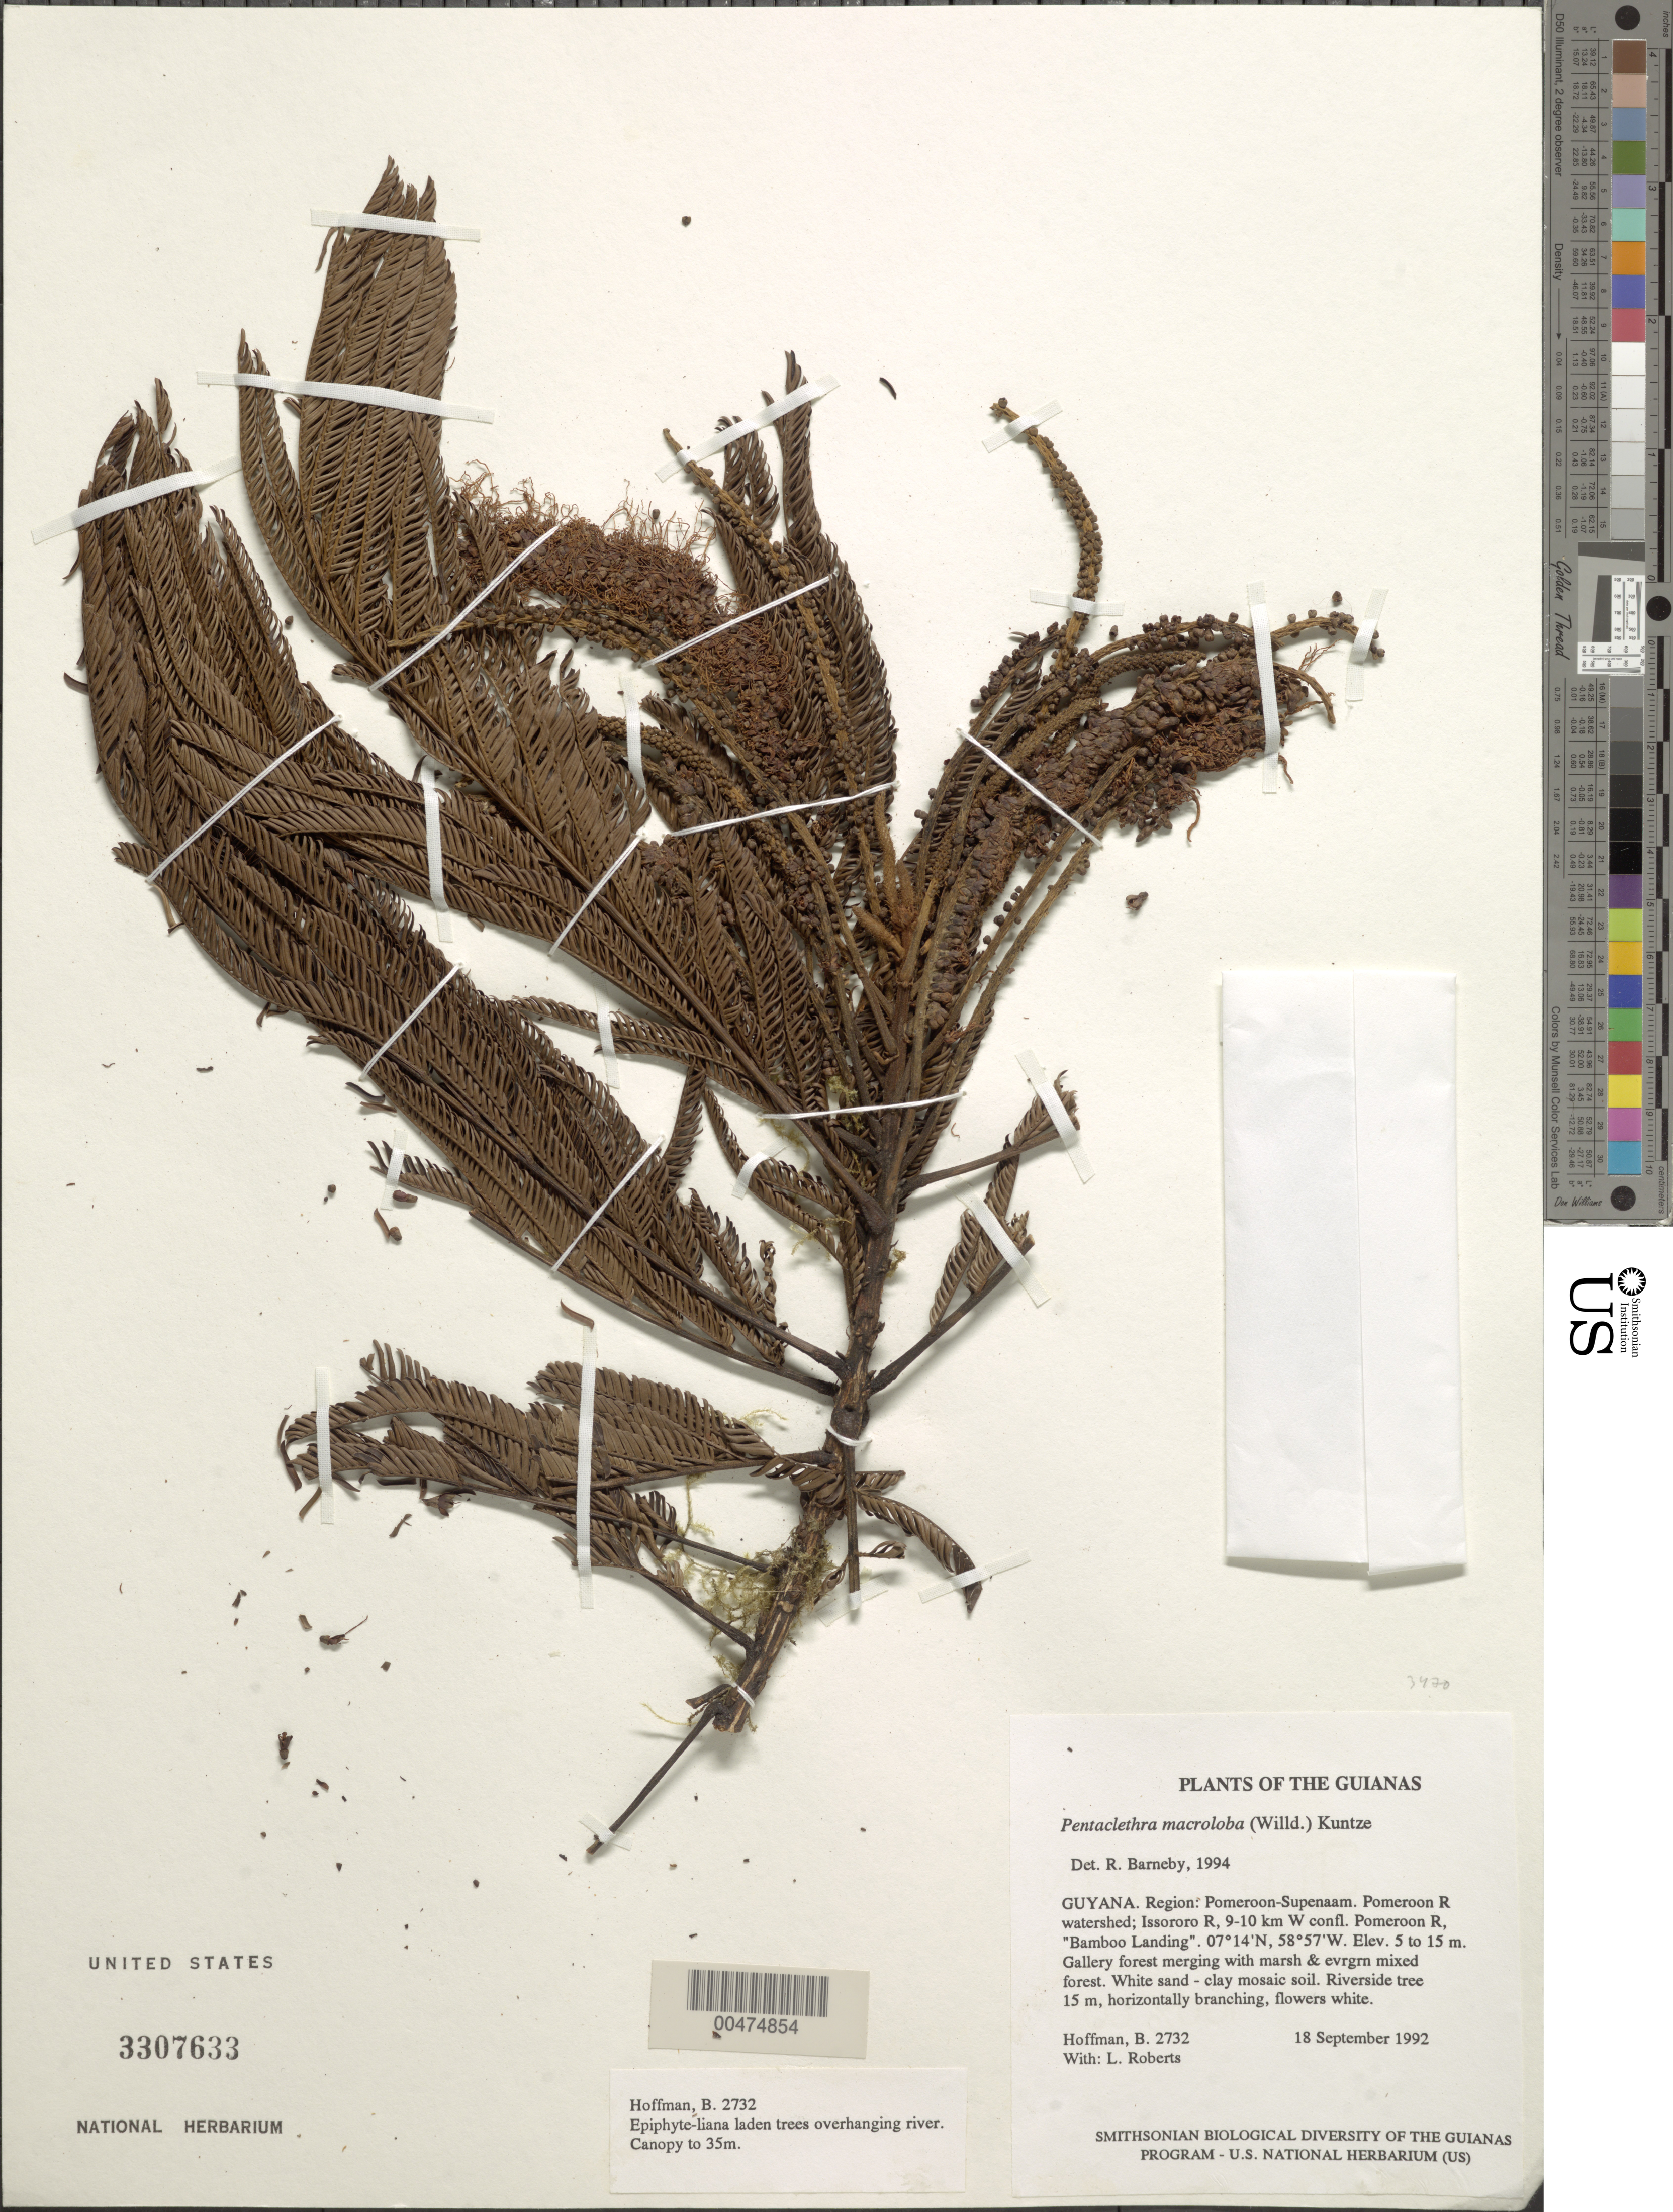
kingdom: Plantae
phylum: Tracheophyta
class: Magnoliopsida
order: Fabales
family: Fabaceae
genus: Pentaclethra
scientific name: Pentaclethra macroloba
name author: (Willd.) Kuntze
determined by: Barneby, Rupert C., (NY)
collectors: B. Hoffman & L. Roberts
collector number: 2732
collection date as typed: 18 September 1992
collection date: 1992-09-18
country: Guyana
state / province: Pomeroon-Supenaam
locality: Pomeroon River watershed; Issororo River, 9-10 km W of confluence with Pomeroon River, "Bamboo Landing"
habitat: Gallery forest merging with marsh & evrgrn mixed forest. White sand - clay mosaic soil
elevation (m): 5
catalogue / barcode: US 3307633